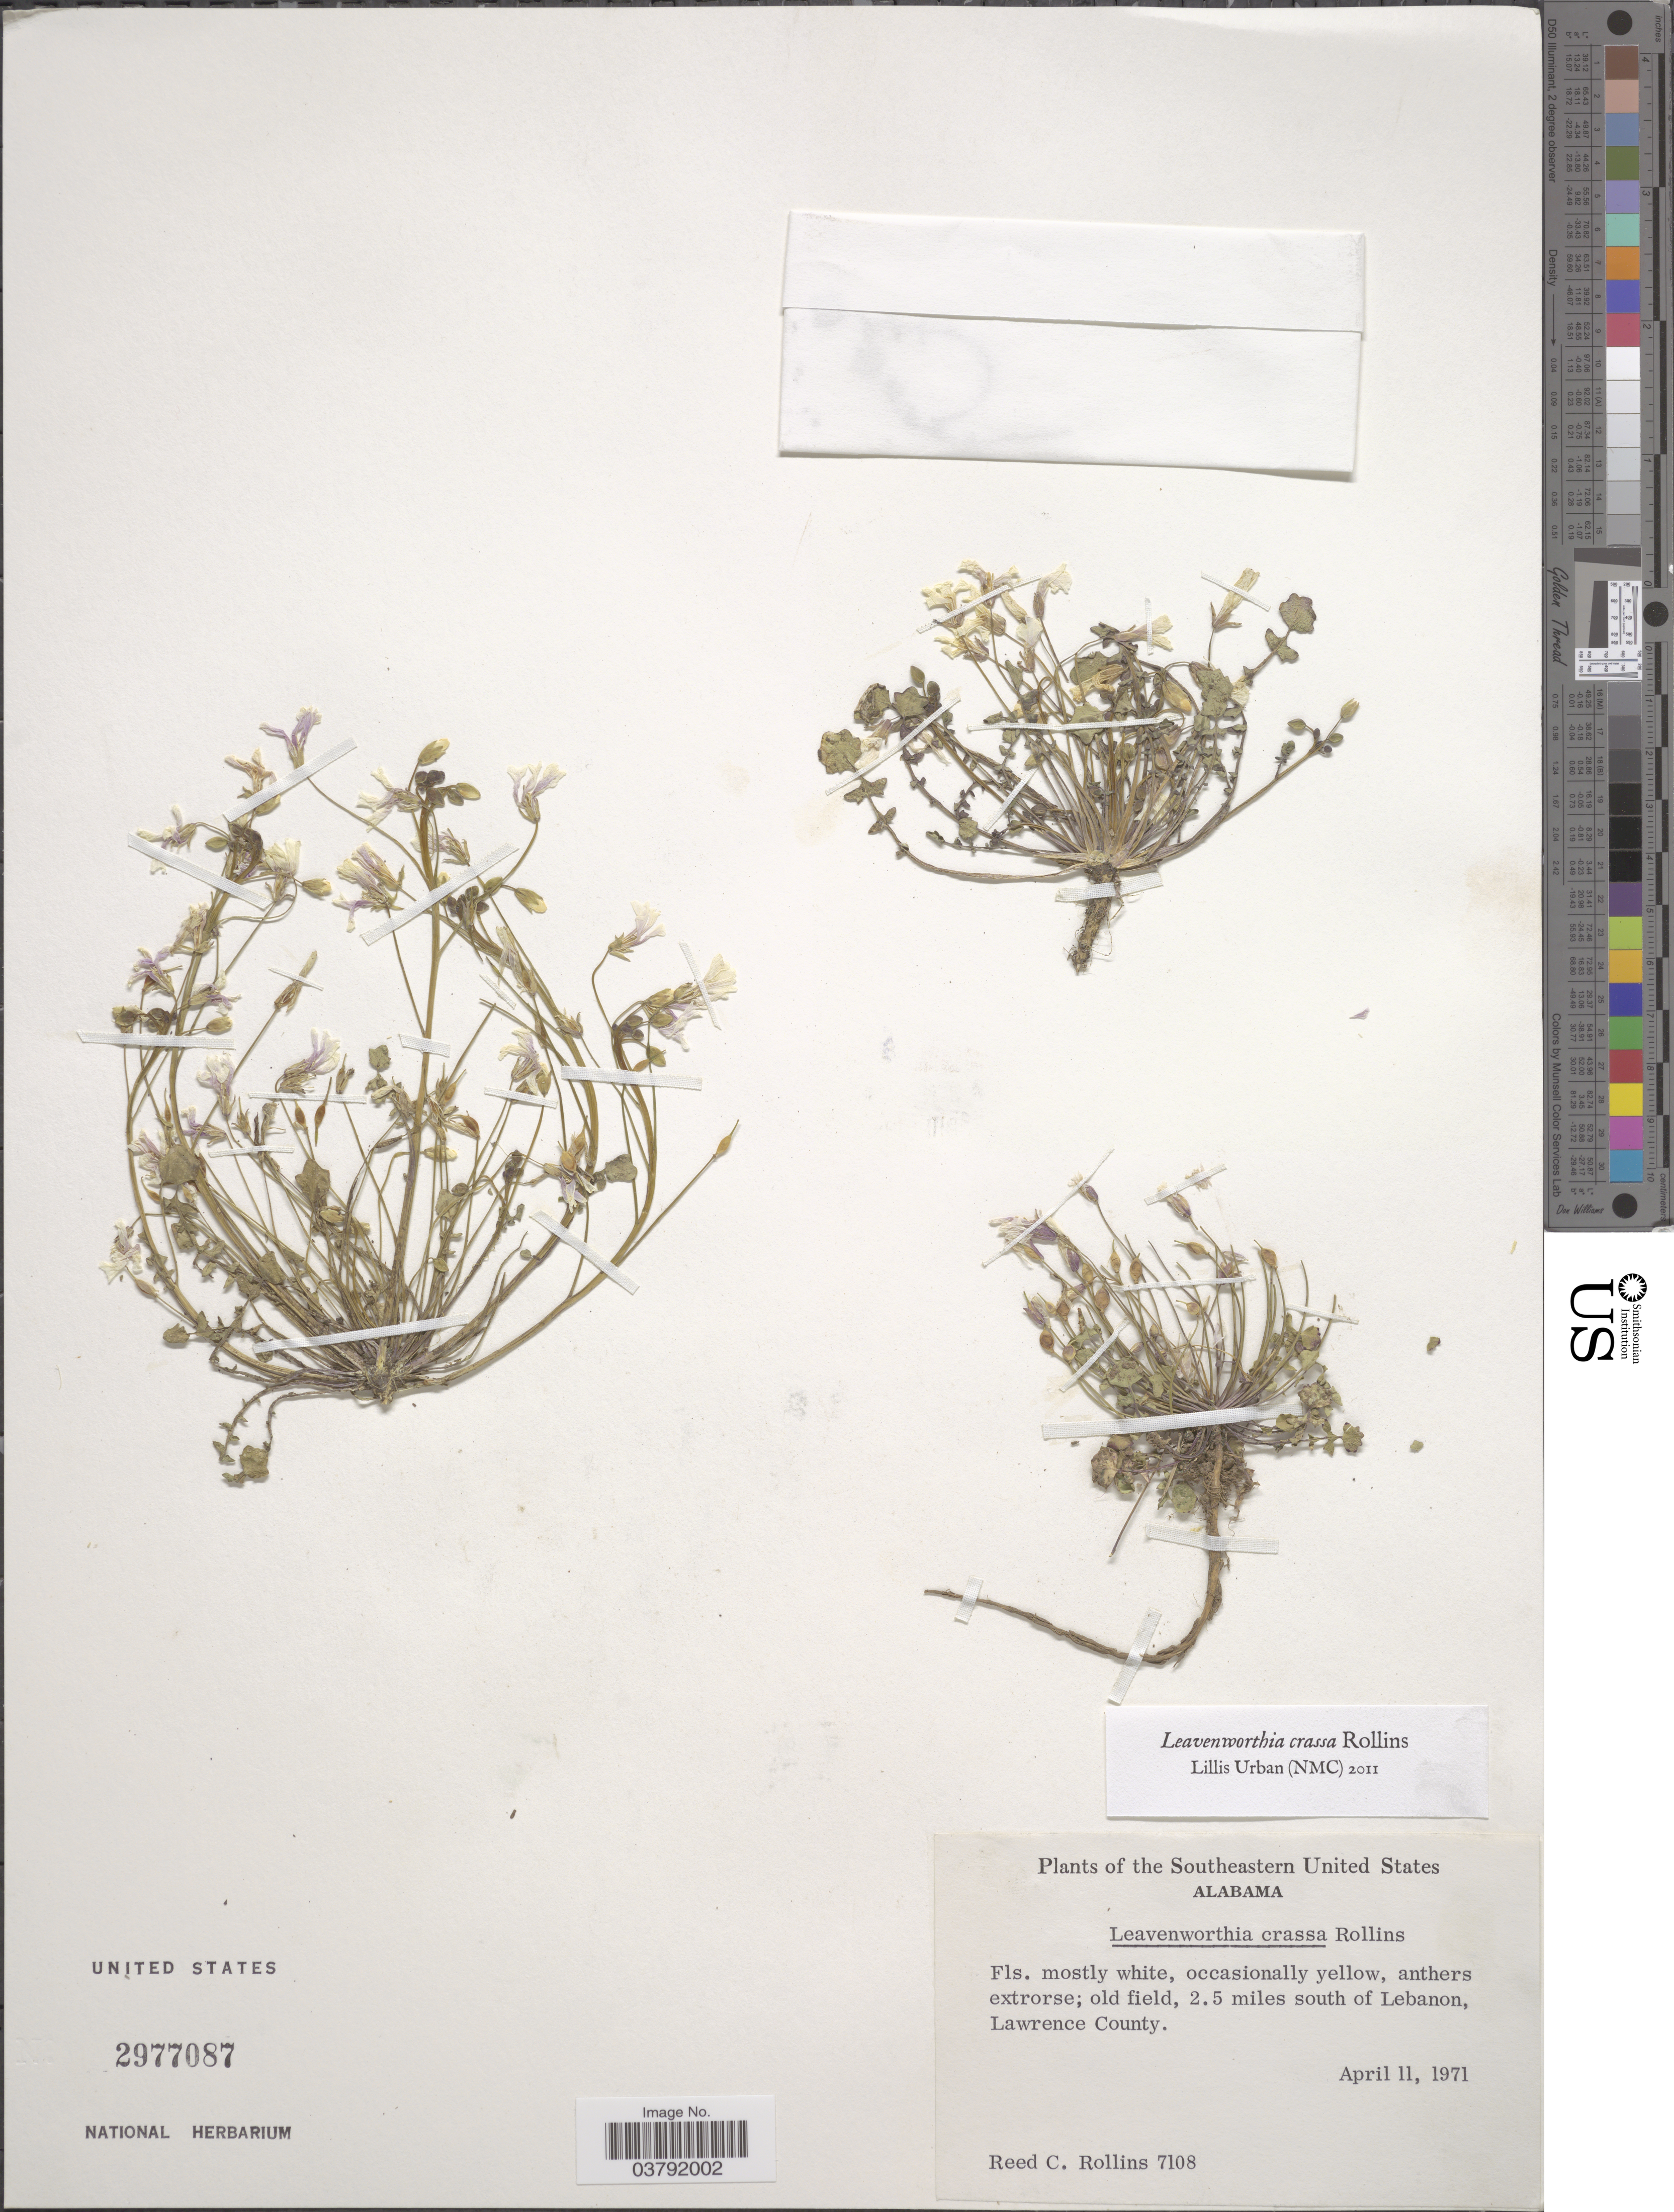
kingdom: Plantae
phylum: Tracheophyta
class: Magnoliopsida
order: Brassicales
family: Brassicaceae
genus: Leavenworthia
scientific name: Leavenworthia crassa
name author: Rollins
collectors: R. C. Rollins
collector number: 7108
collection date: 1971-04-11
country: United States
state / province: Alabama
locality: Southeastern United States. Old field, 2.5 miles south of Lebanon, Lawrence County.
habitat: old field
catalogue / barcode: US 2977087